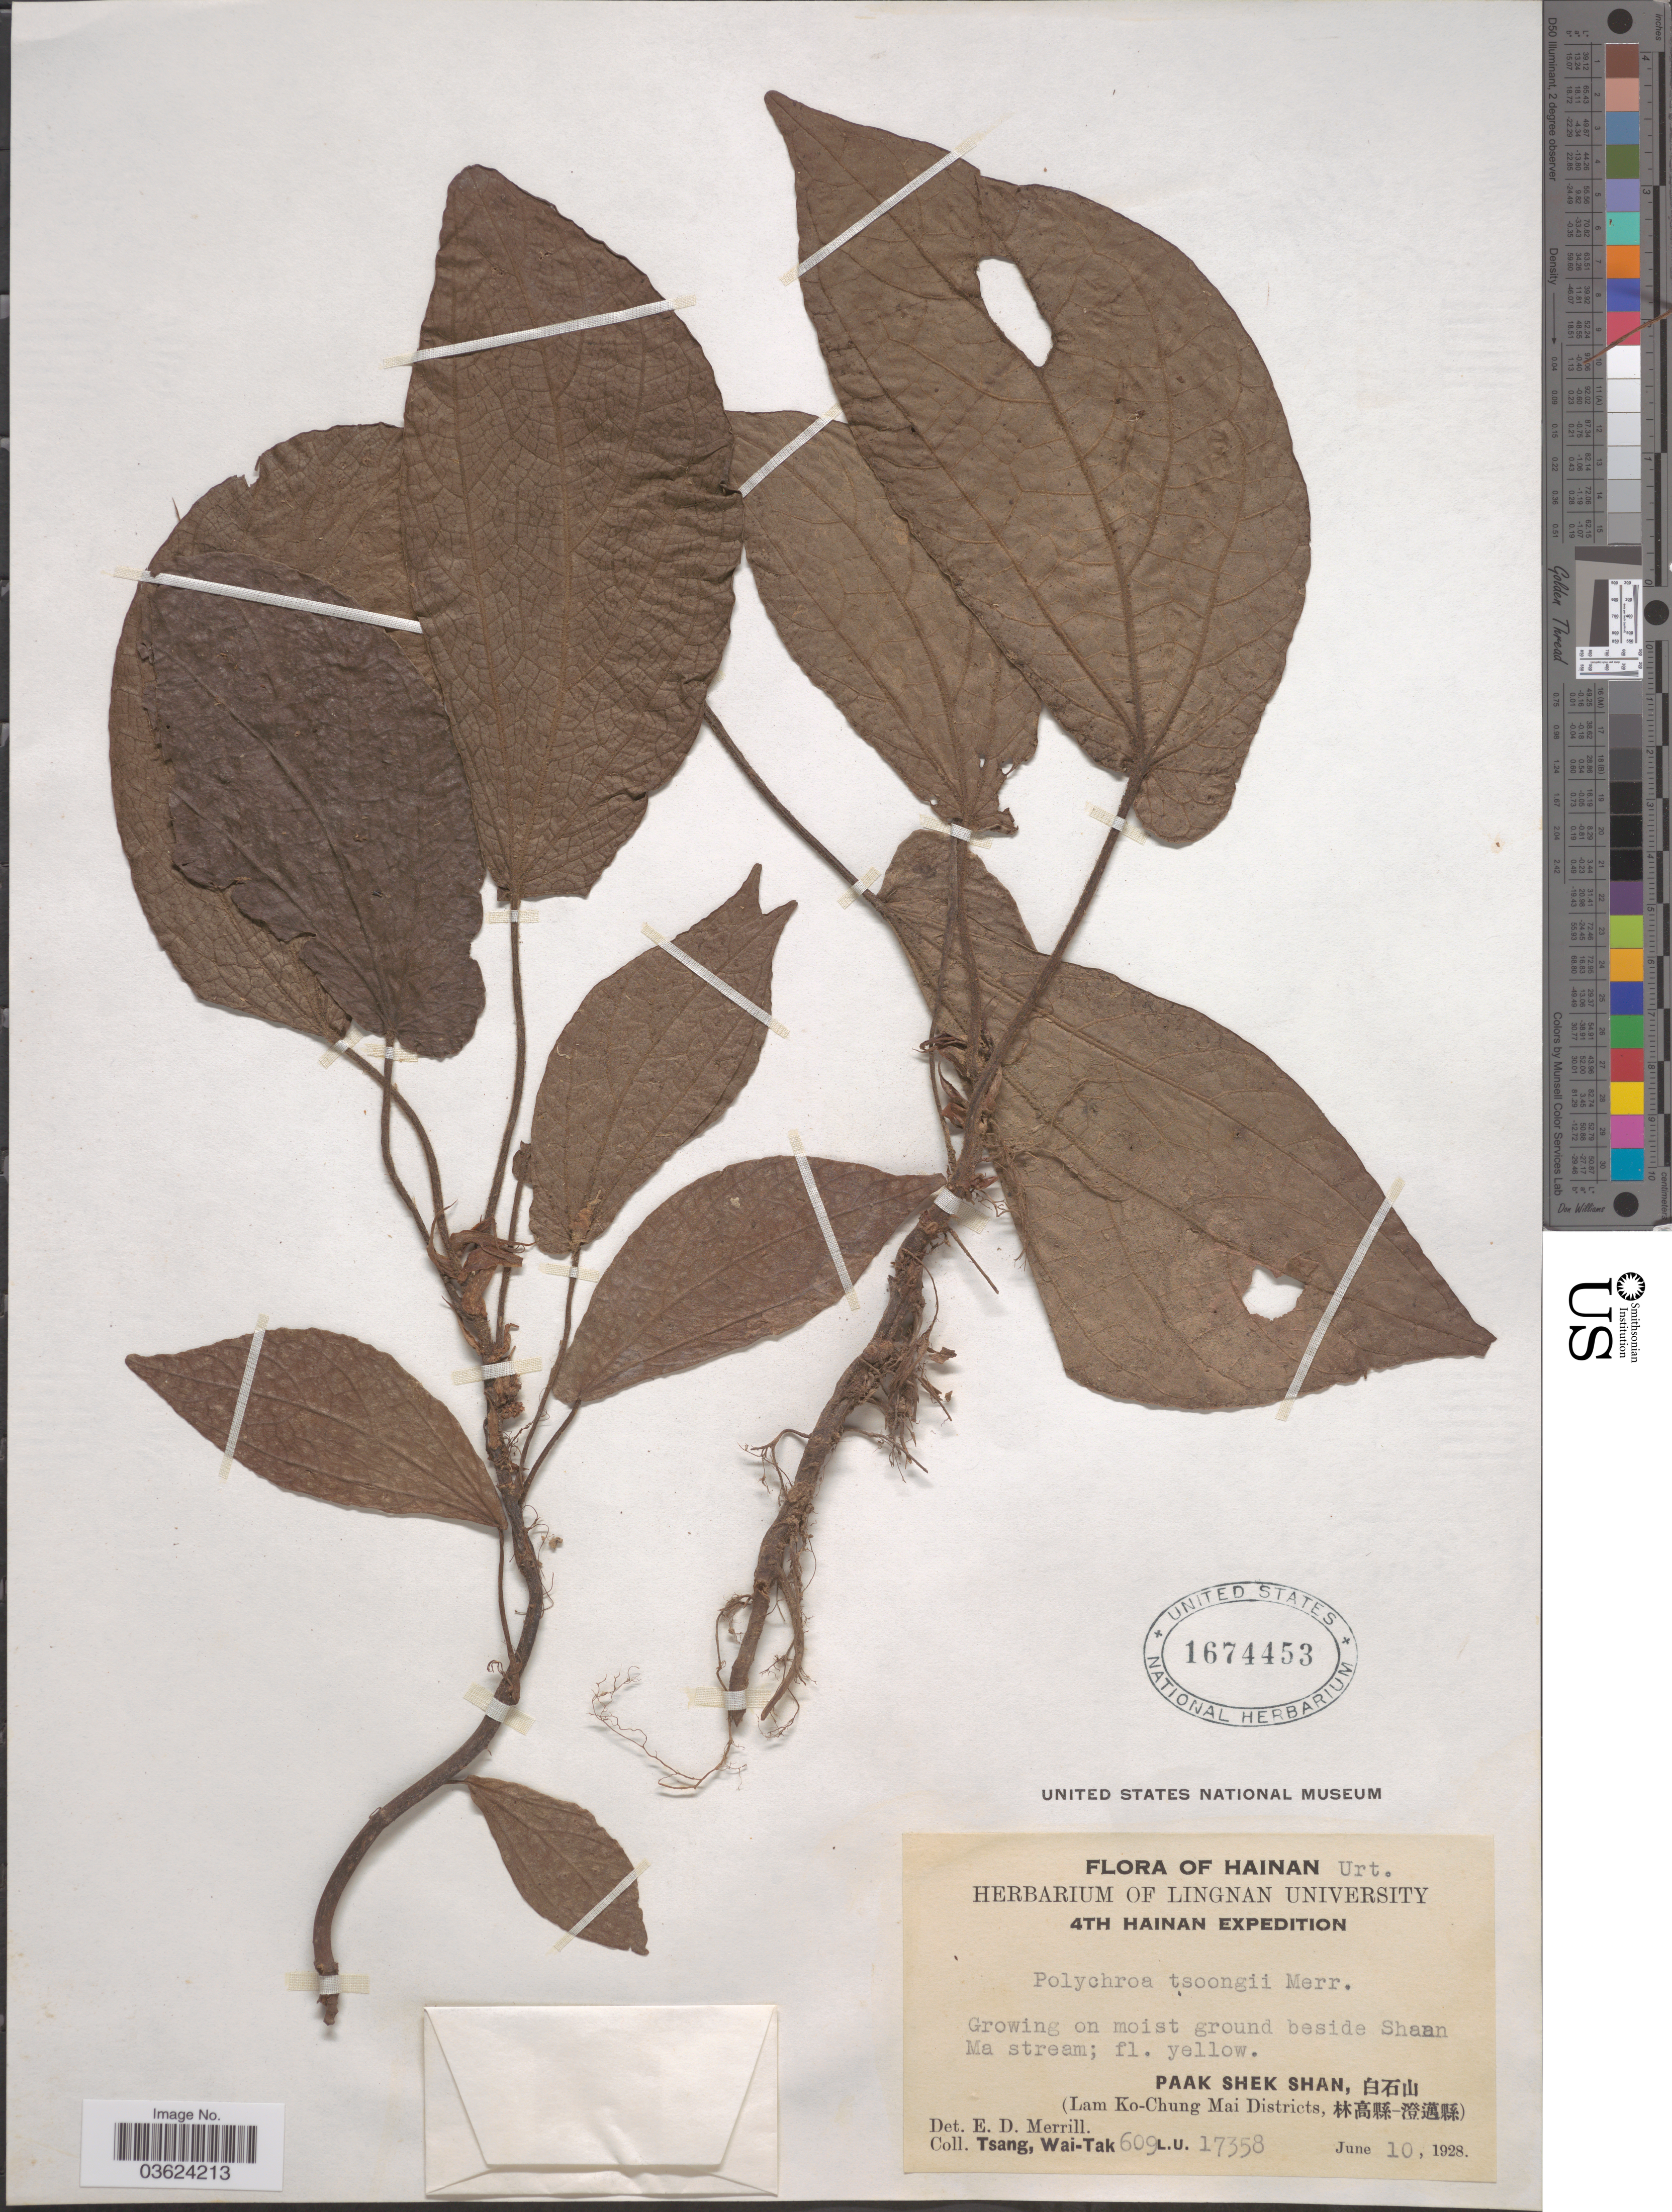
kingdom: Plantae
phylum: Tracheophyta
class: Magnoliopsida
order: Rosales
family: Urticaceae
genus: Pellionia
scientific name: Pellionia tsoongii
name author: (Merr.) Merr.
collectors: W. T. Tsang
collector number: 609/ L.U. 17358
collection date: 1928-06-10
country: China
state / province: Hainan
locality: Beside Shaan Ma stream. Paak Shek Shan X, (Lam Ko-Chung Mai Districts X).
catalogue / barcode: US 1674453